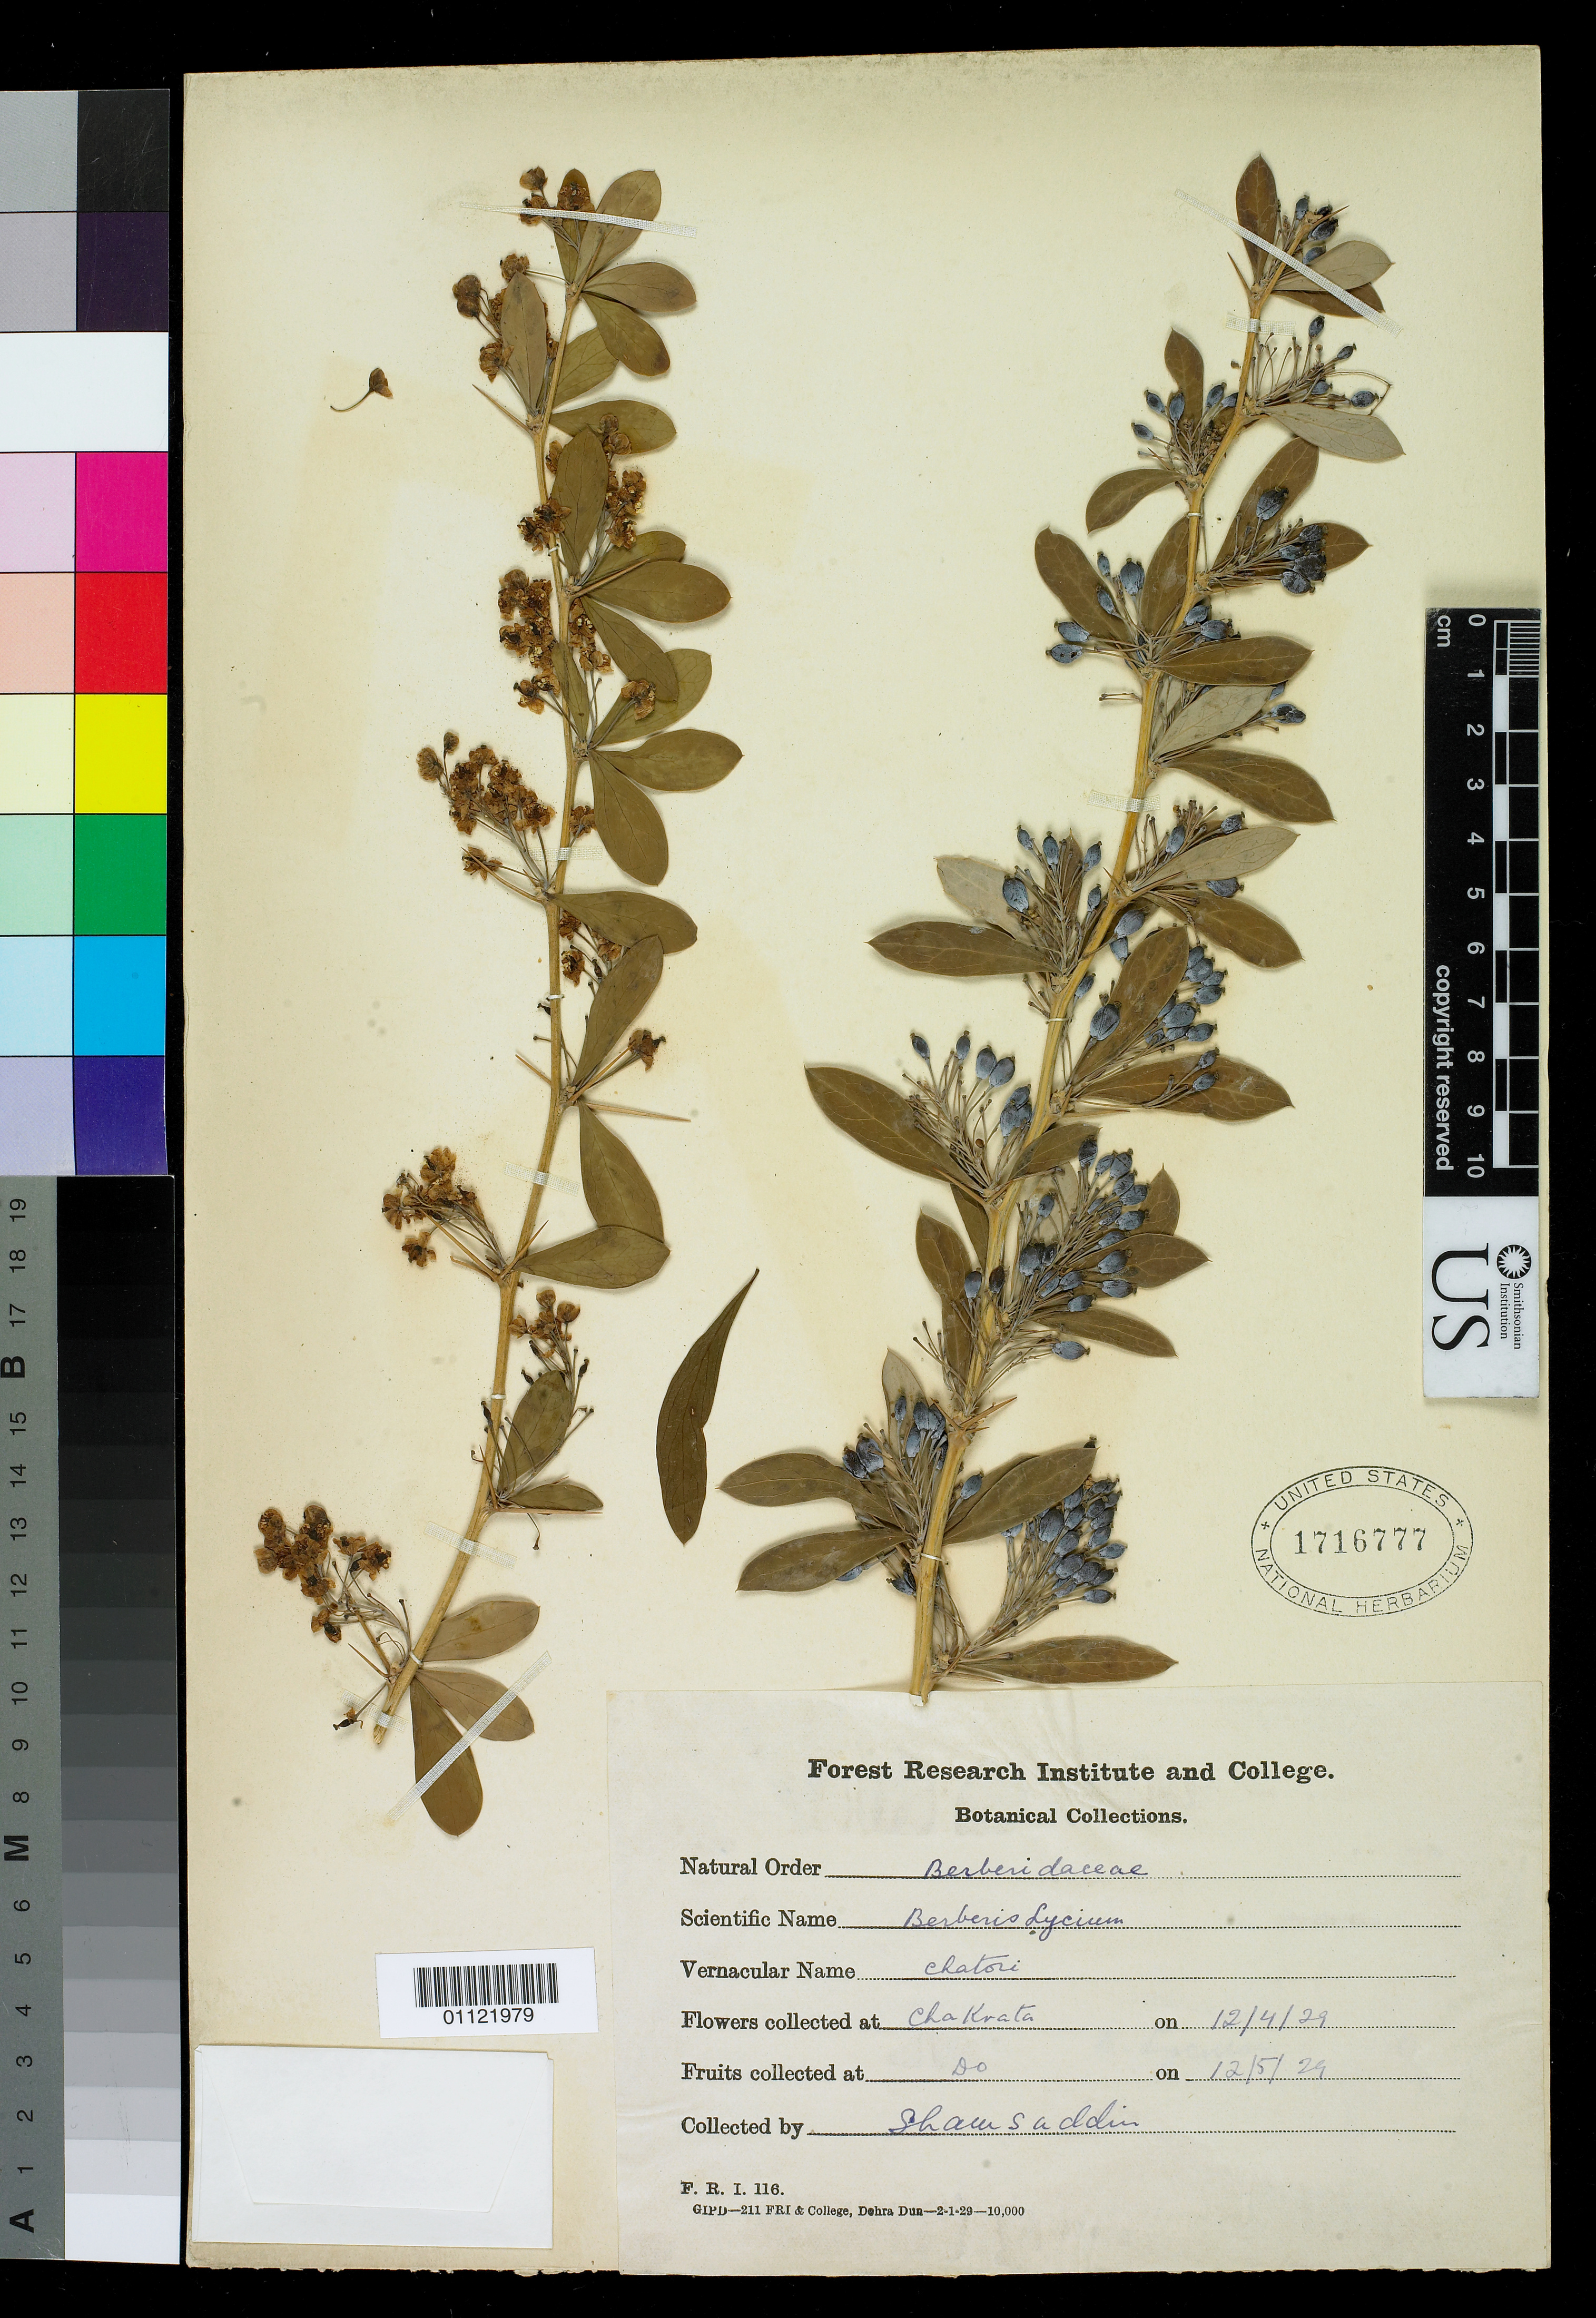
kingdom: Plantae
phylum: Tracheophyta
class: Magnoliopsida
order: Ranunculales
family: Berberidaceae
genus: Berberis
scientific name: Berberis lycium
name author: Royle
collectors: Shawsaddin [?], --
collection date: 1929-12-04/1929-12-05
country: India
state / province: Uttarakhand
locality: Chakrata, Dehradun district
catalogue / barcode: US 1716777